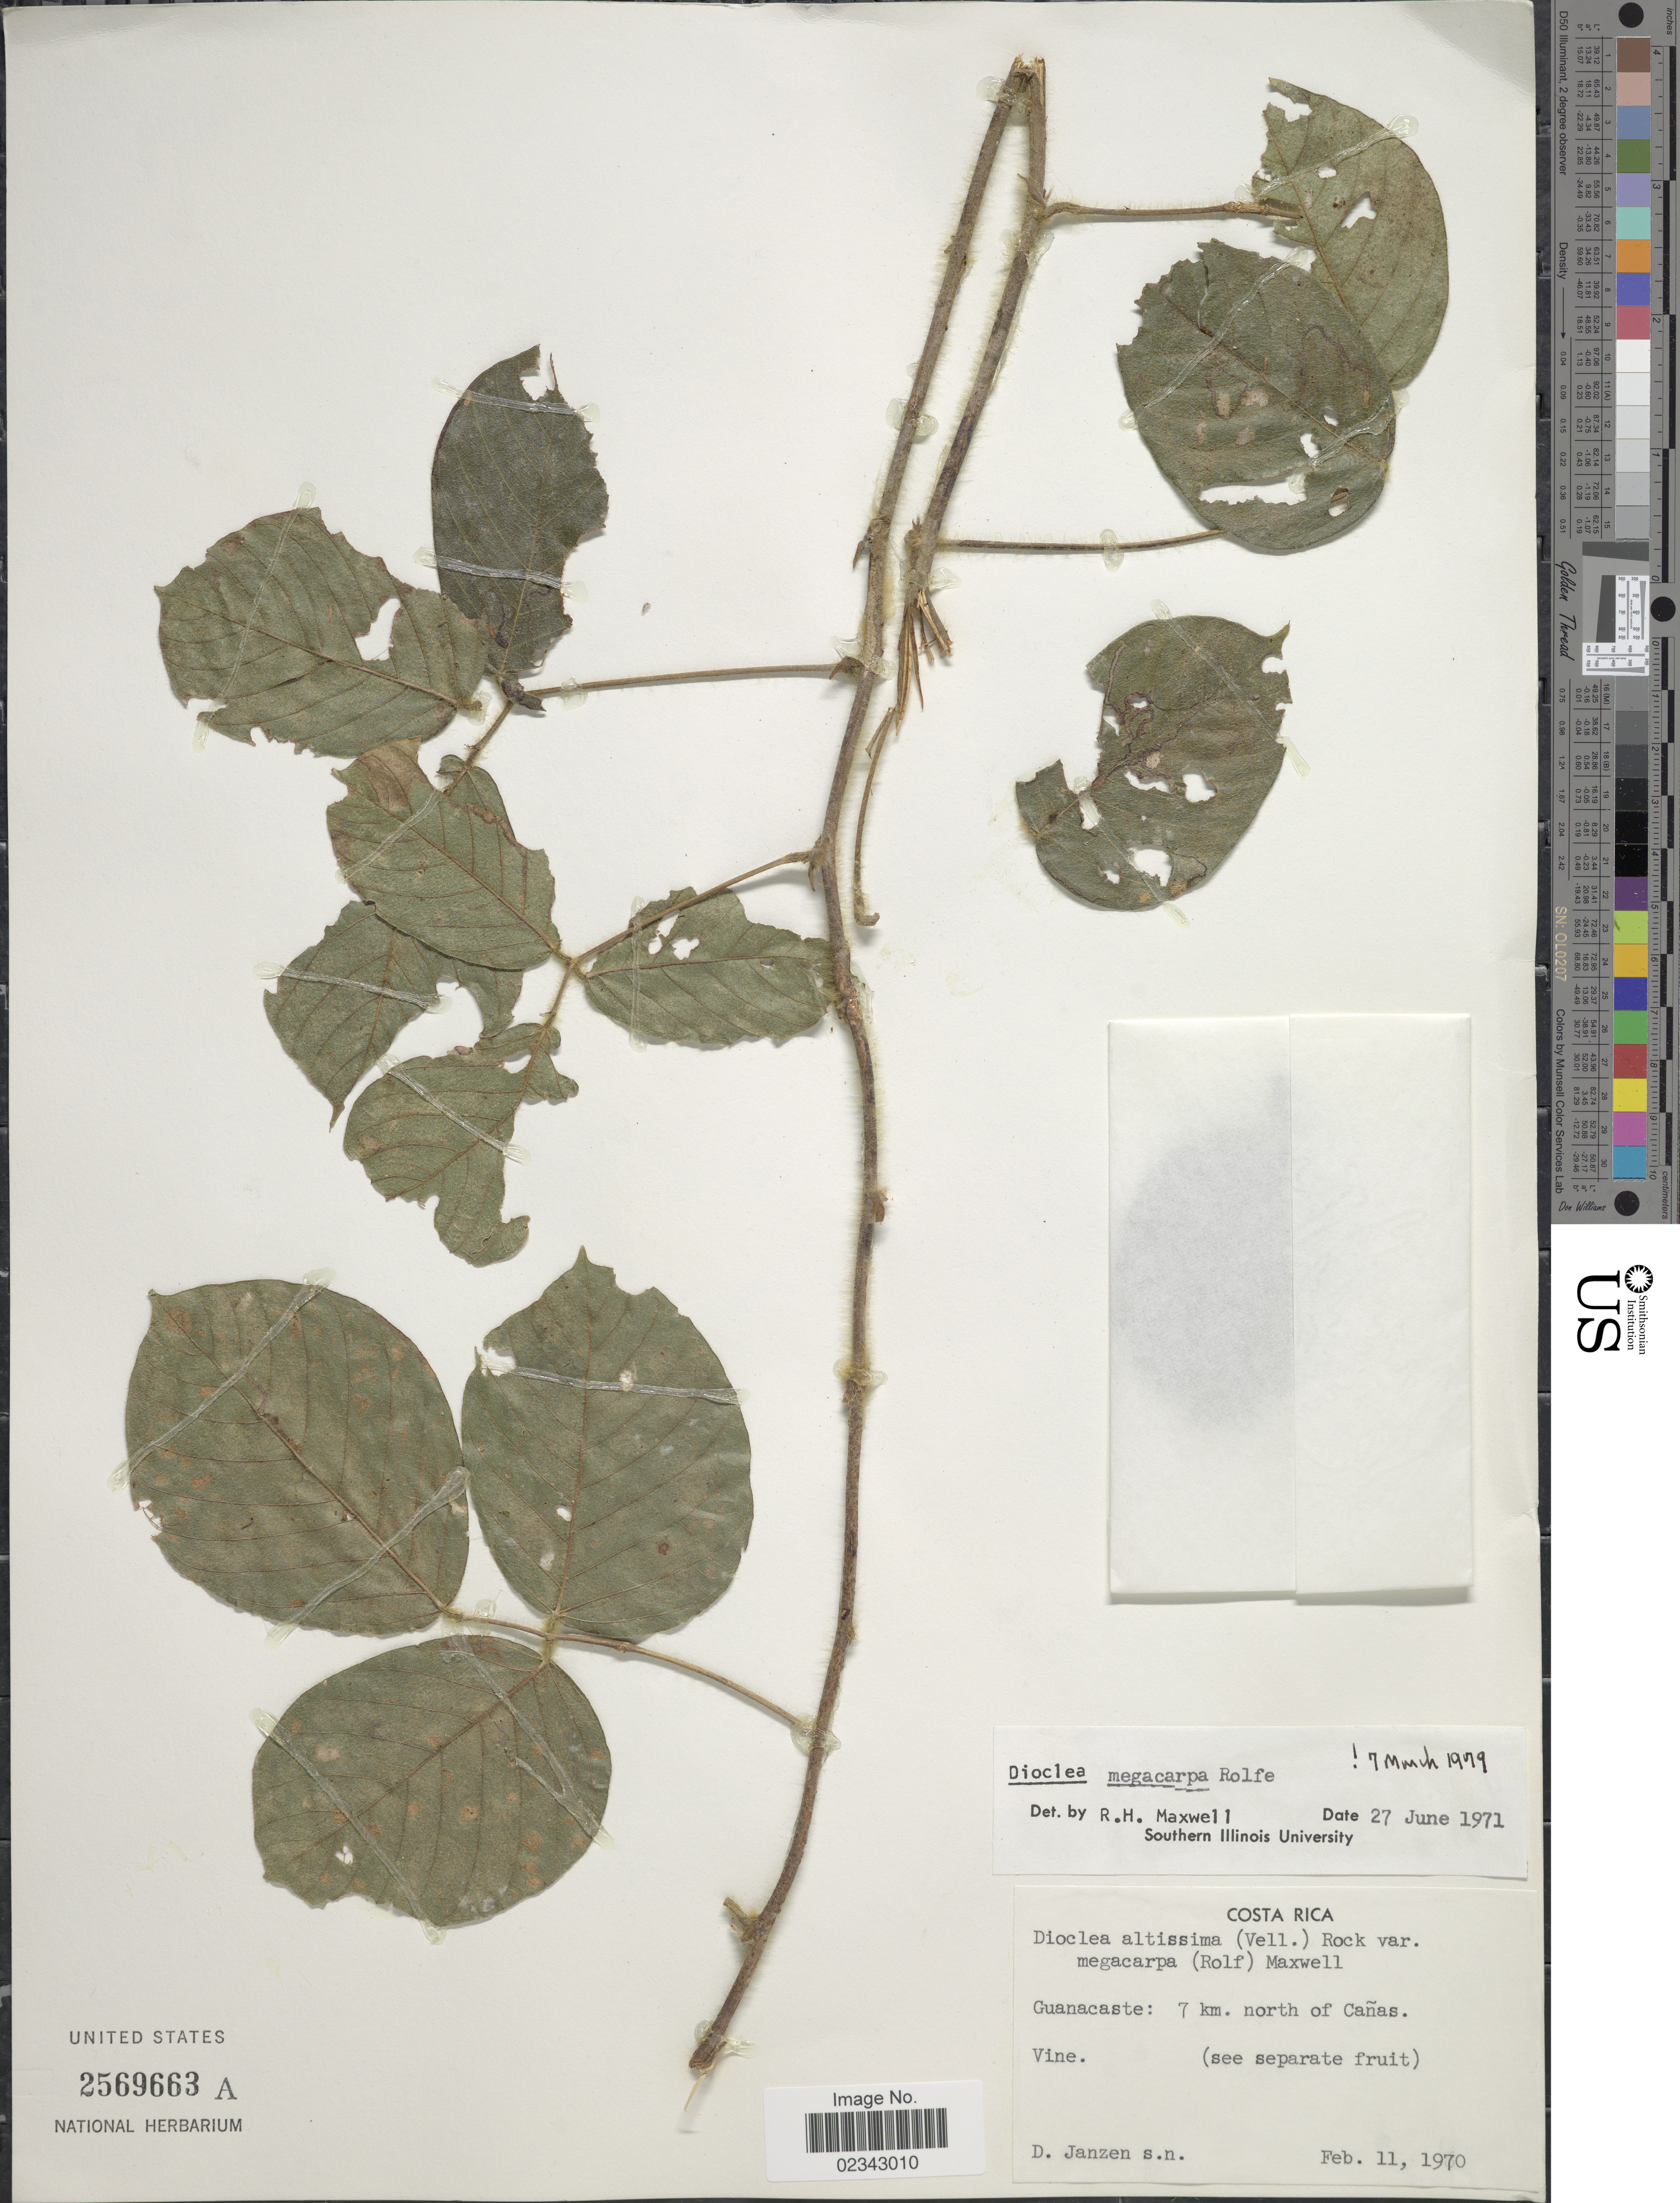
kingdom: Plantae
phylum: Tracheophyta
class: Magnoliopsida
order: Fabales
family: Fabaceae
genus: Macropsychanthus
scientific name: Macropsychanthus megacarpus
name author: (Rolfe) L.P. Queiroz & Snak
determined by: Strong, Mark T., (BOT), Smithsonian Institution - National Museum of Natural History (UNITED STATES)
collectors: D. Janzen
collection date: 1970-02-11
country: Costa Rica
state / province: Guanacaste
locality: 7 km north of Cañas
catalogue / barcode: US 2569663A